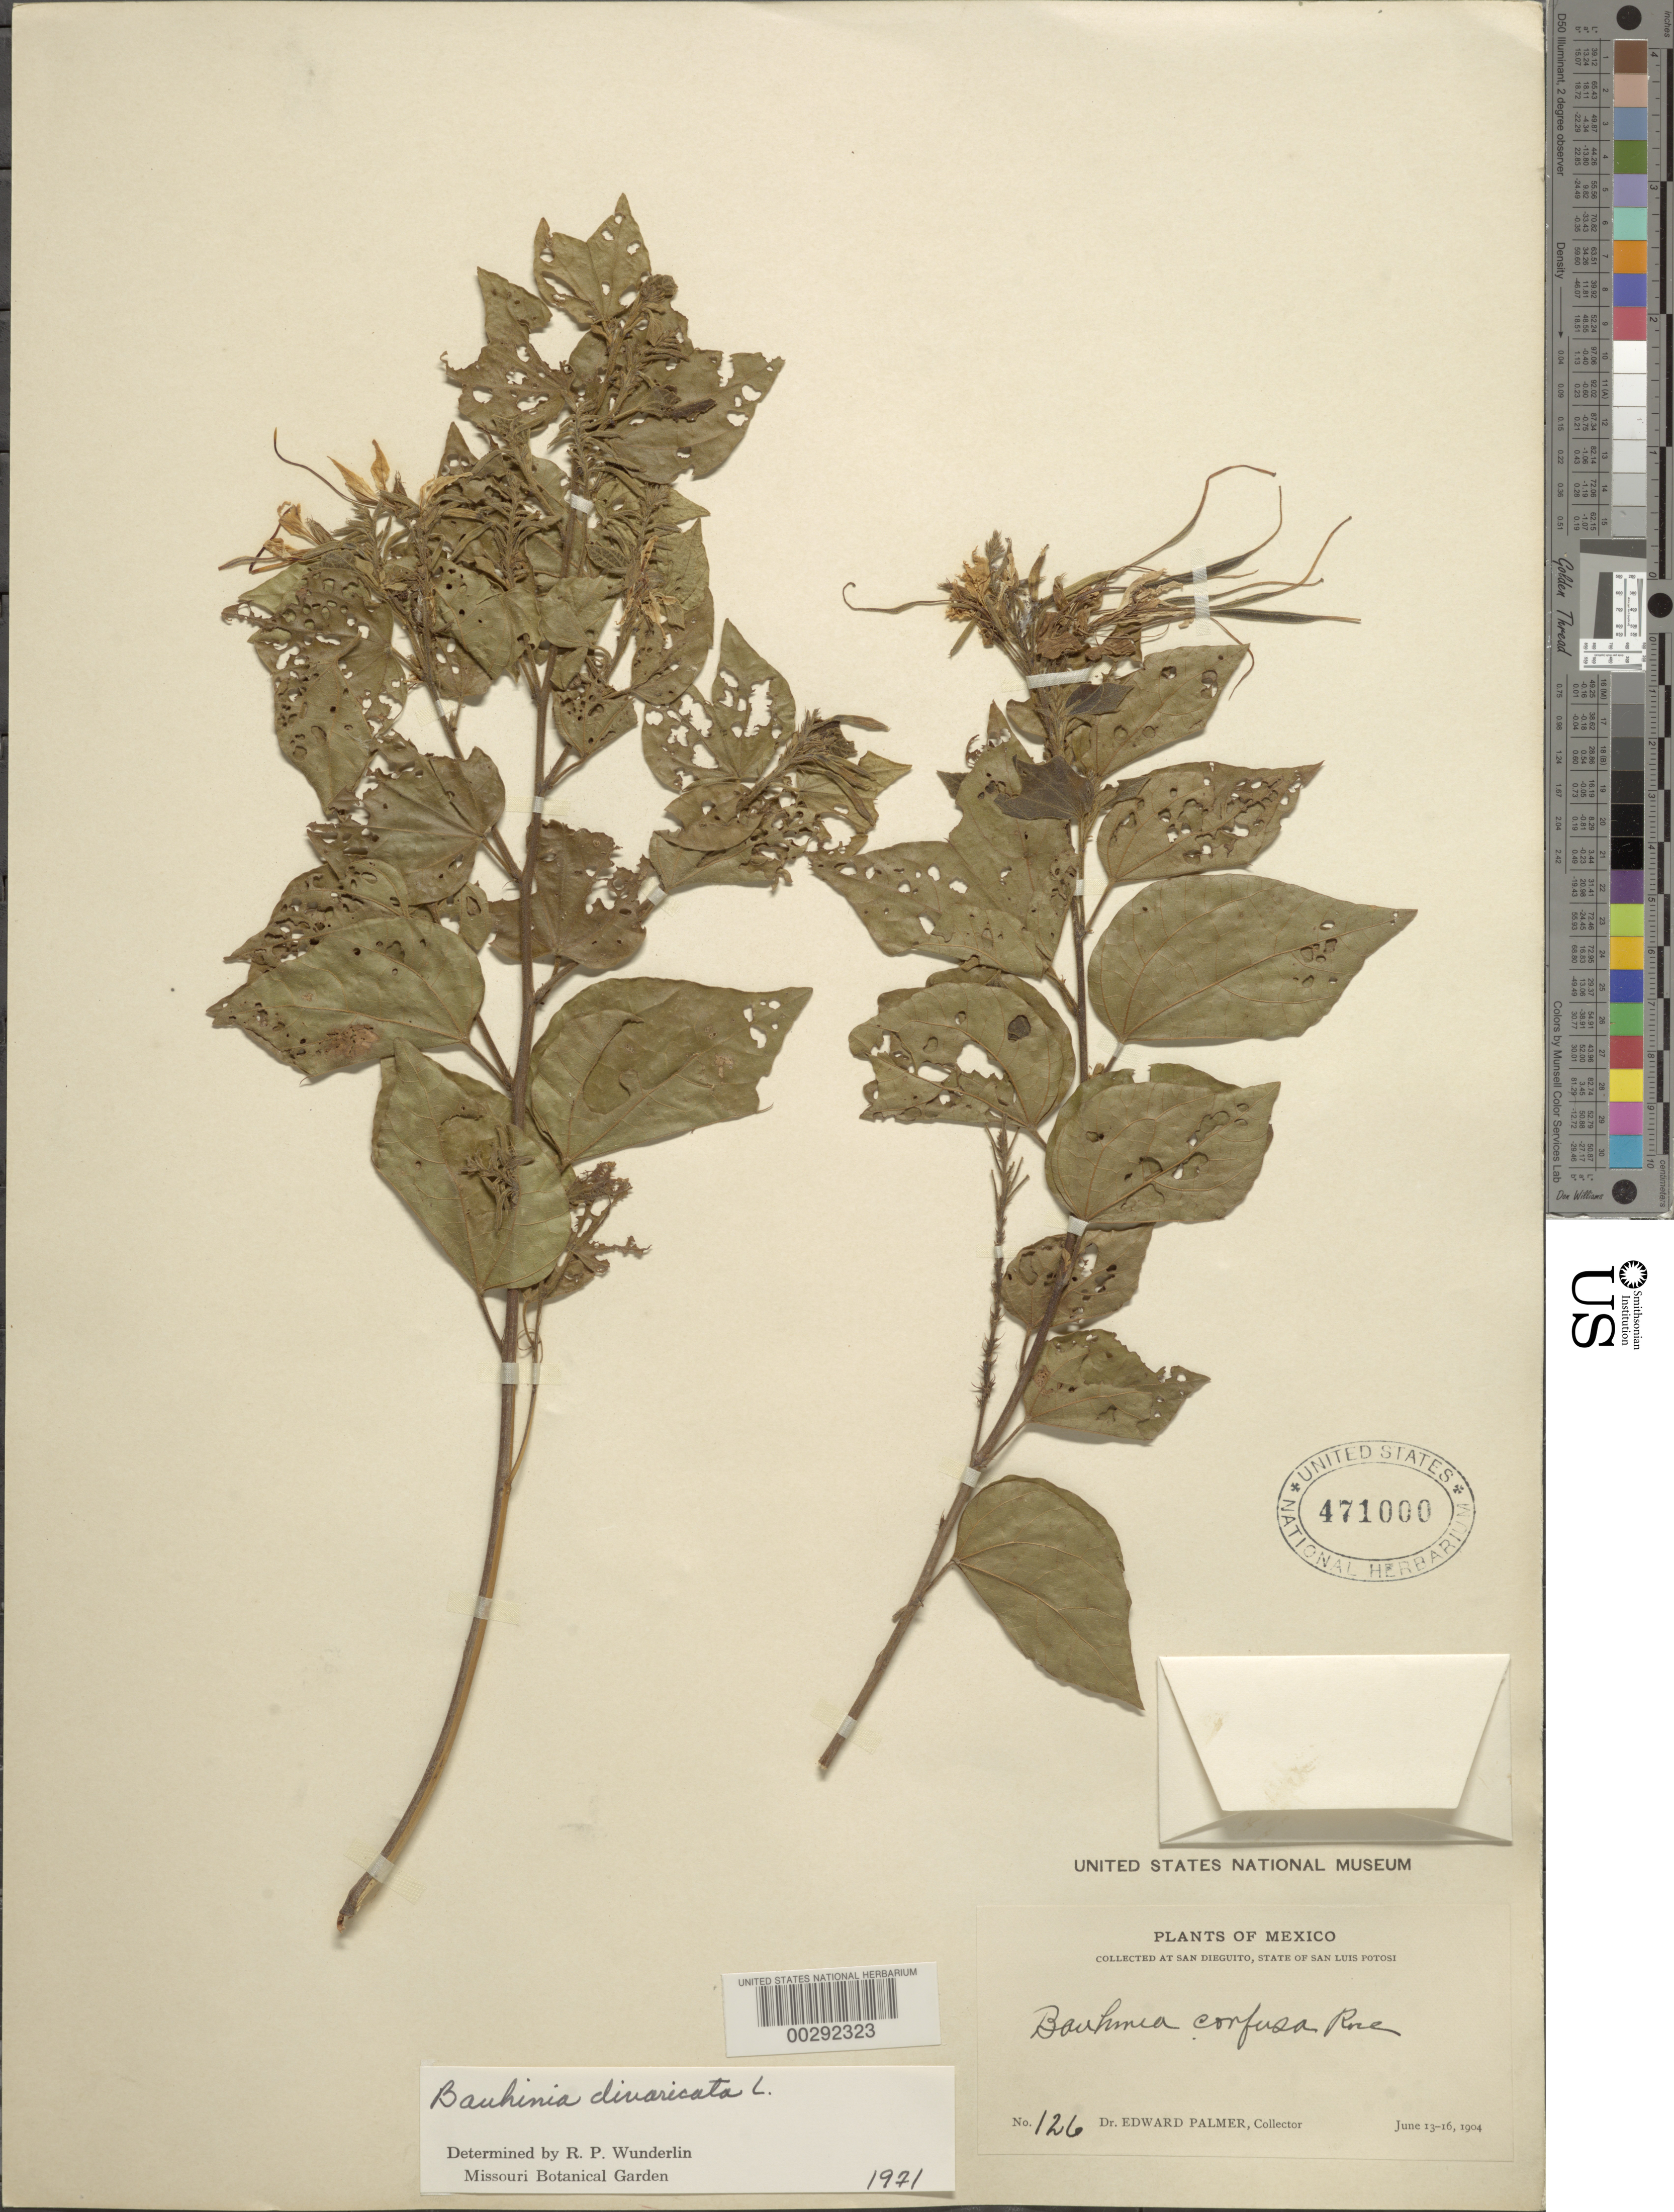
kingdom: Plantae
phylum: Tracheophyta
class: Magnoliopsida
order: Fabales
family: Fabaceae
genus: Bauhinia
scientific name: Bauhinia divaricata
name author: L.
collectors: E. Palmer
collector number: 126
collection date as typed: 13 Jun 1904 to 16 Jun 1904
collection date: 1904-06-13/1904-06-16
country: Mexico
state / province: San Luis Potosí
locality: San dieguito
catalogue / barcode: US 471000